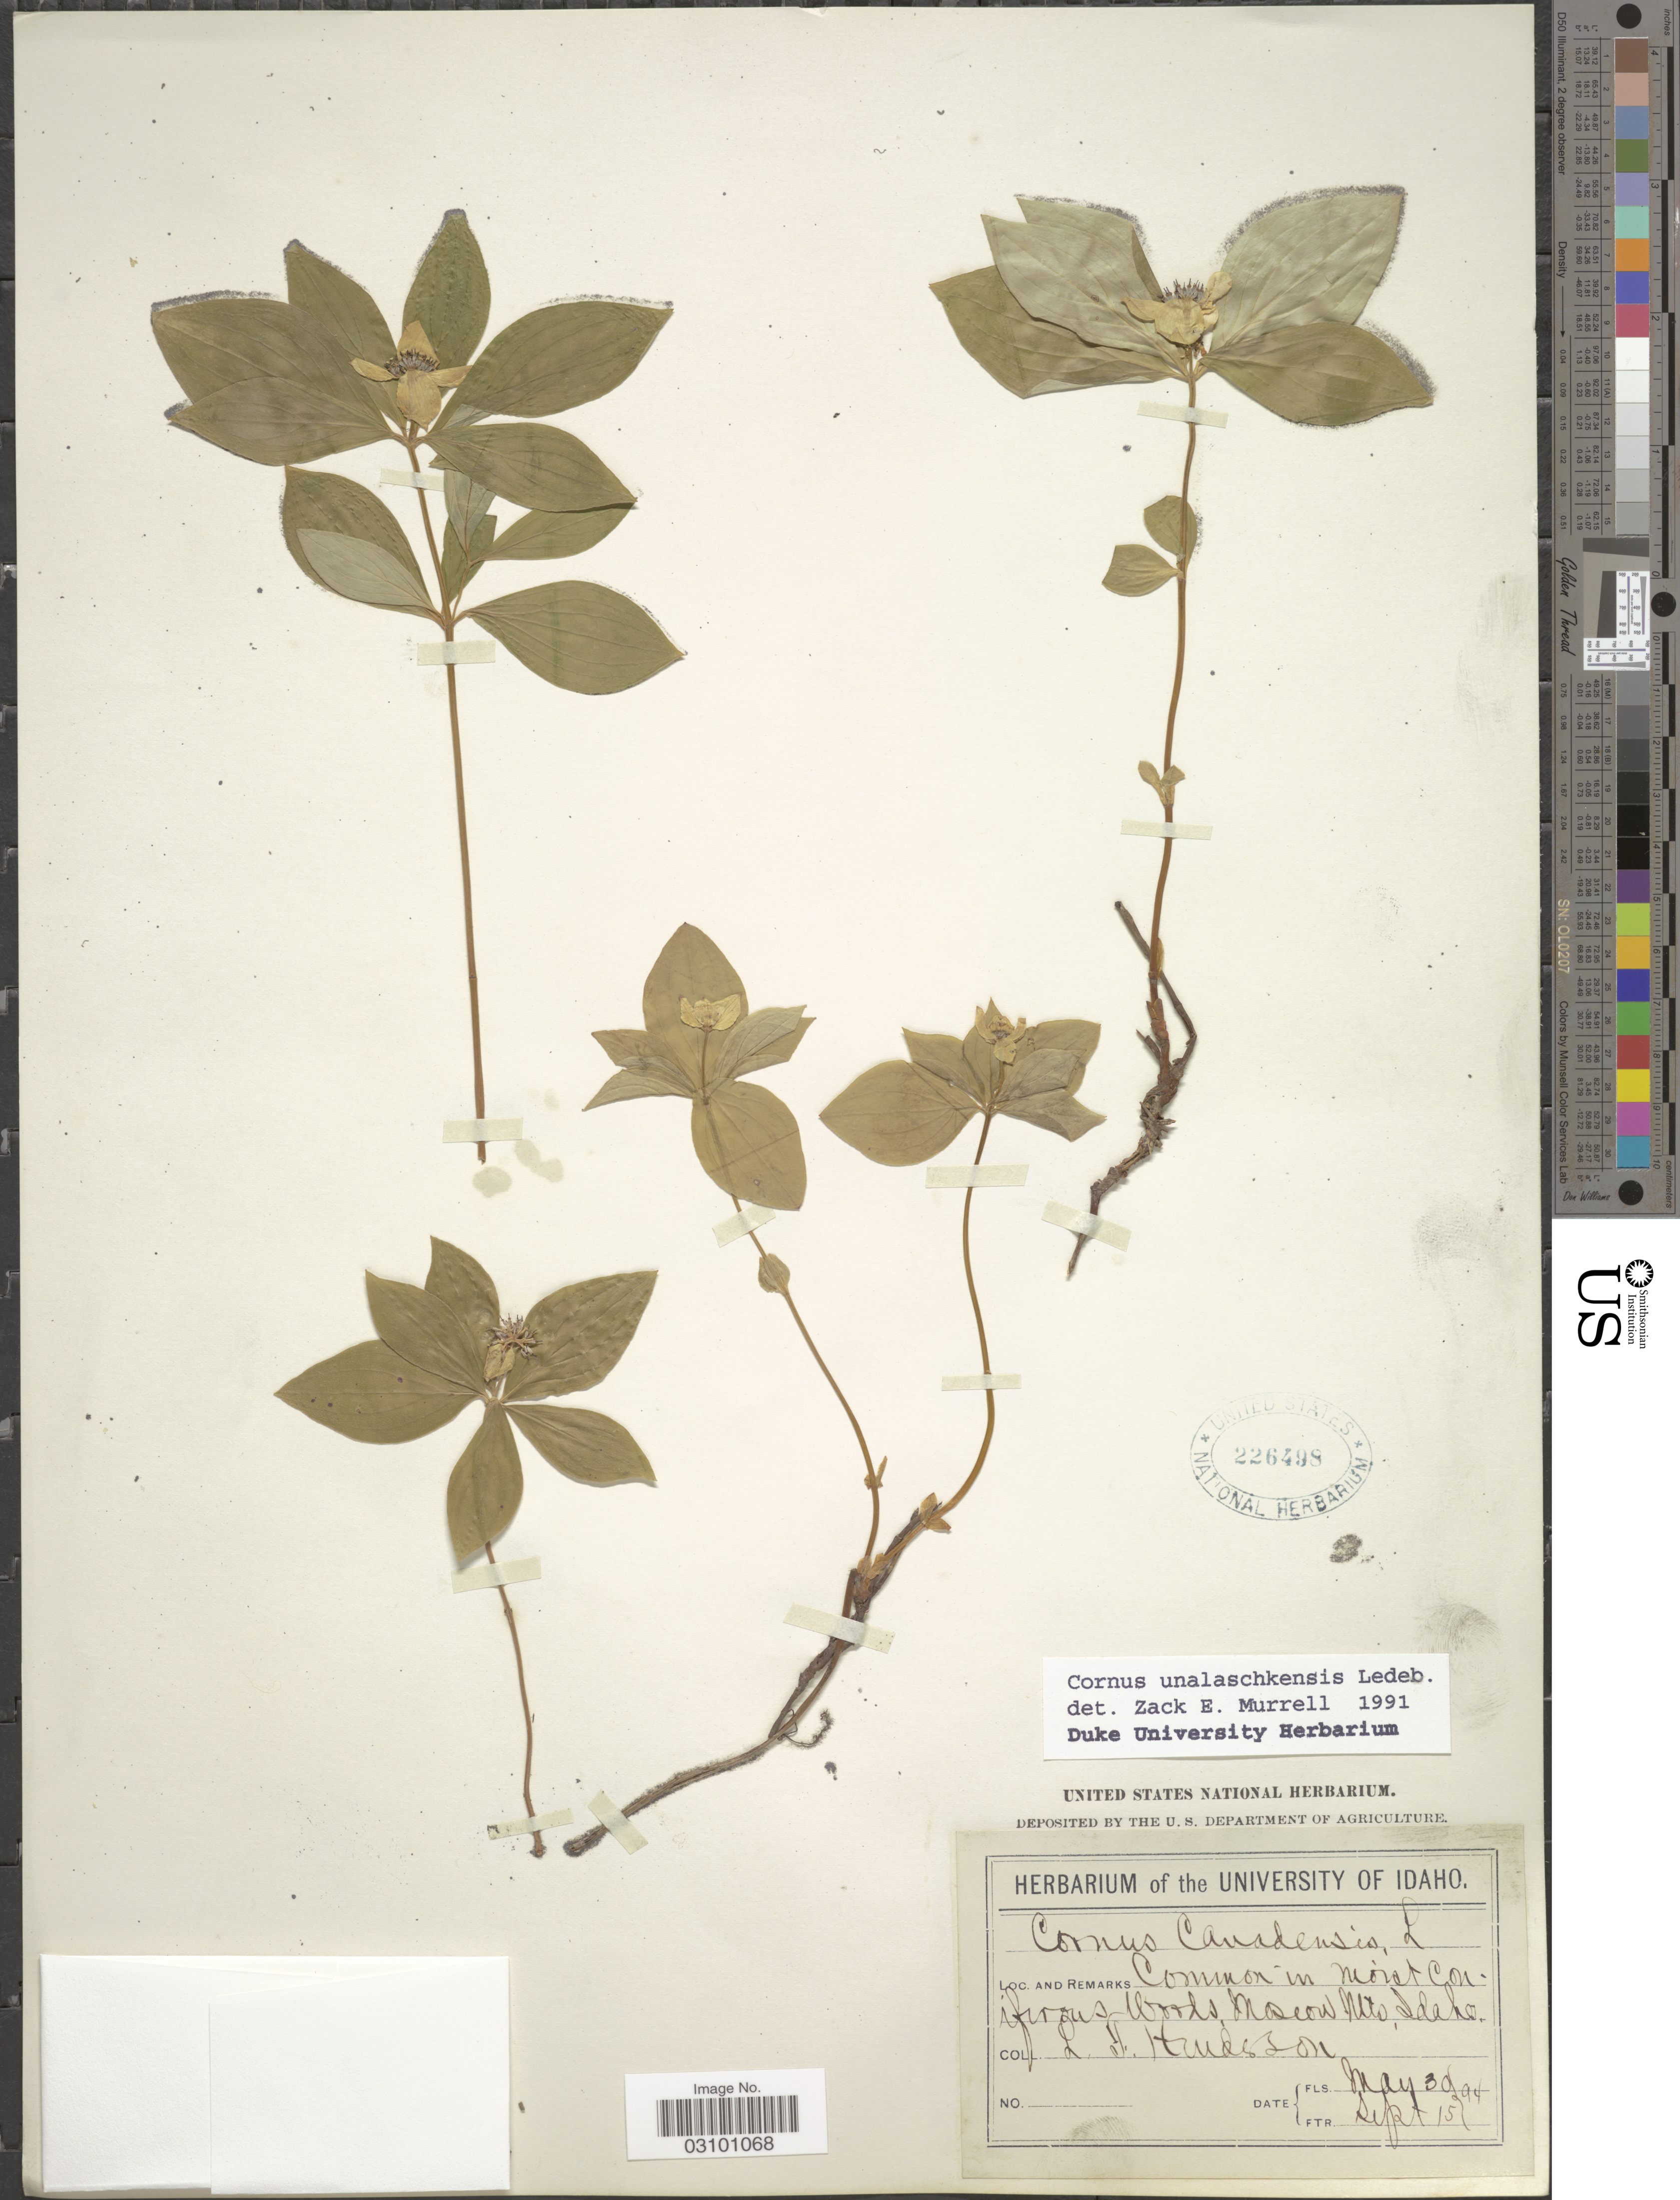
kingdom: Plantae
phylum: Tracheophyta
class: Magnoliopsida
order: Cornales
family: Cornaceae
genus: Cornus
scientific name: Cornus unalaschkensis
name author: Ledeb.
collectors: L. Henderson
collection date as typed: Transcribed d/m/y: 30/5/94 to 15/9/94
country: United States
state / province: Idaho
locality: Moscow Mts.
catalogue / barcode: US 226498